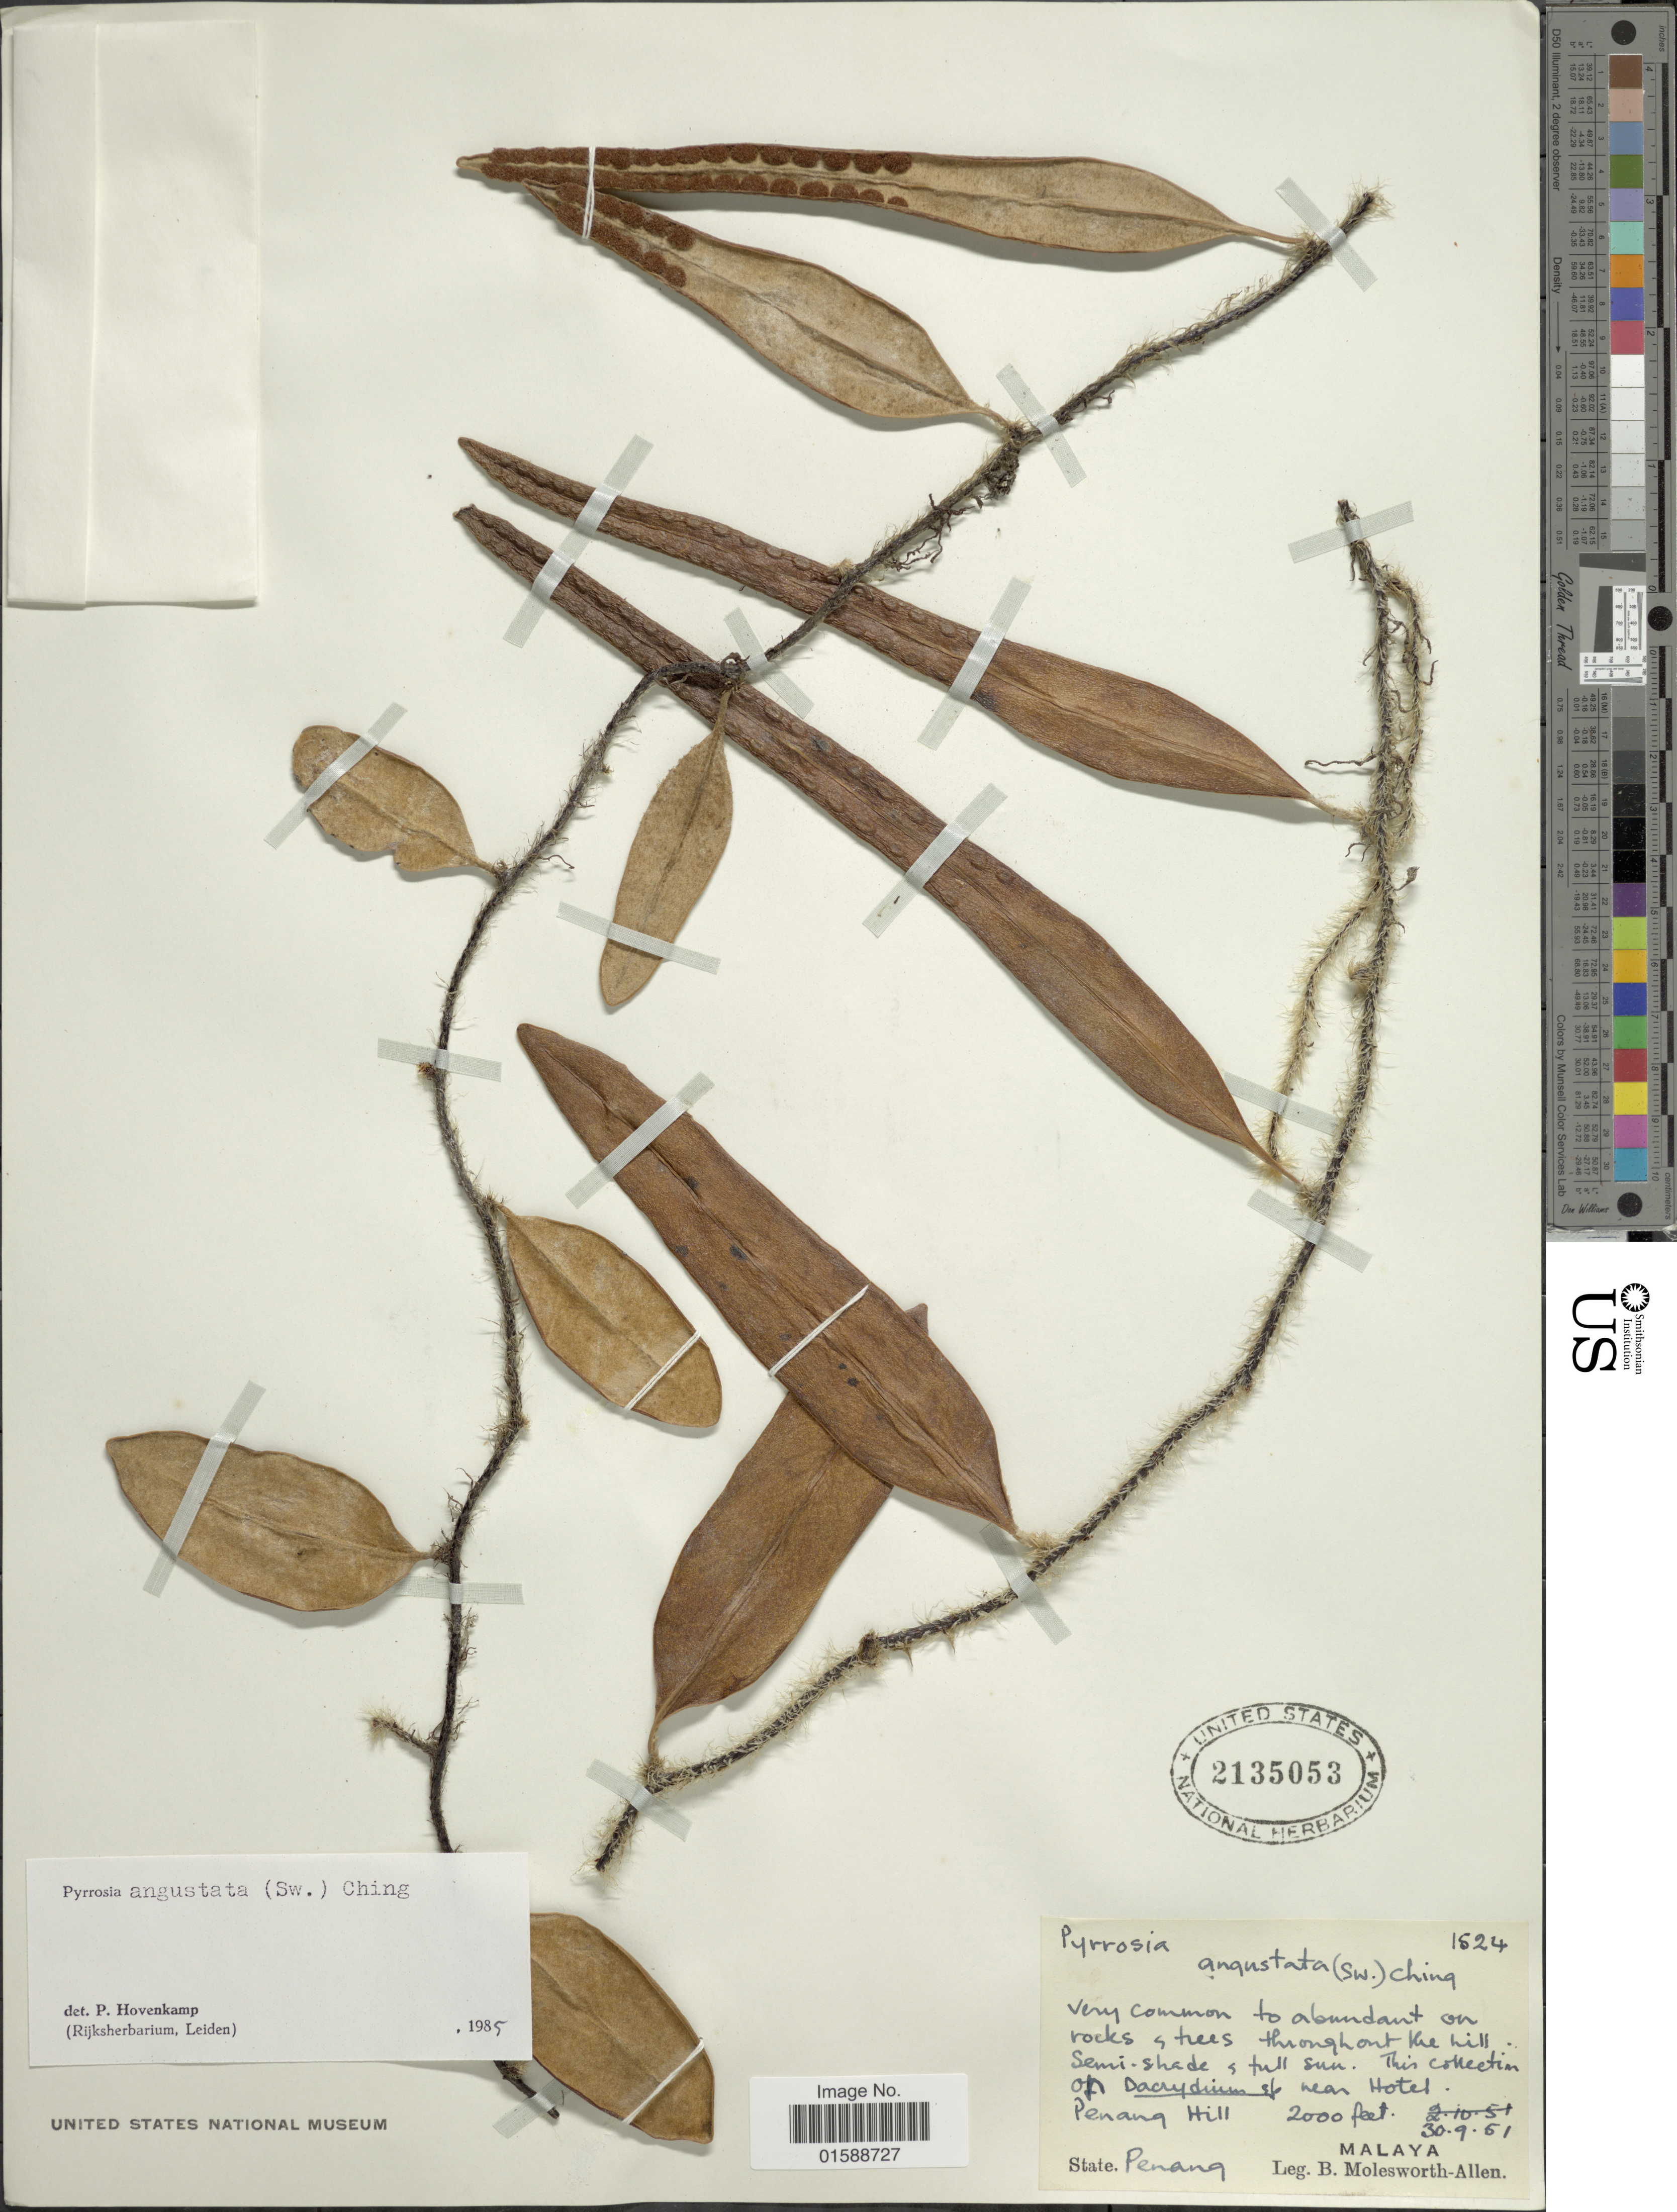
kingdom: Plantae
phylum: Tracheophyta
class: Polypodiopsida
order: Polypodiales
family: Polypodiaceae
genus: Pyrrosia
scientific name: Pyrrosia angustata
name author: (Sw.) Ching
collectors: B. E. G. Molesworth-Allen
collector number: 1524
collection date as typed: Transcribed d/m/y: 30/9/51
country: Malaysia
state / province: Pahang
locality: Malaya. Penang Hill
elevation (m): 610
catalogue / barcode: US 2135053